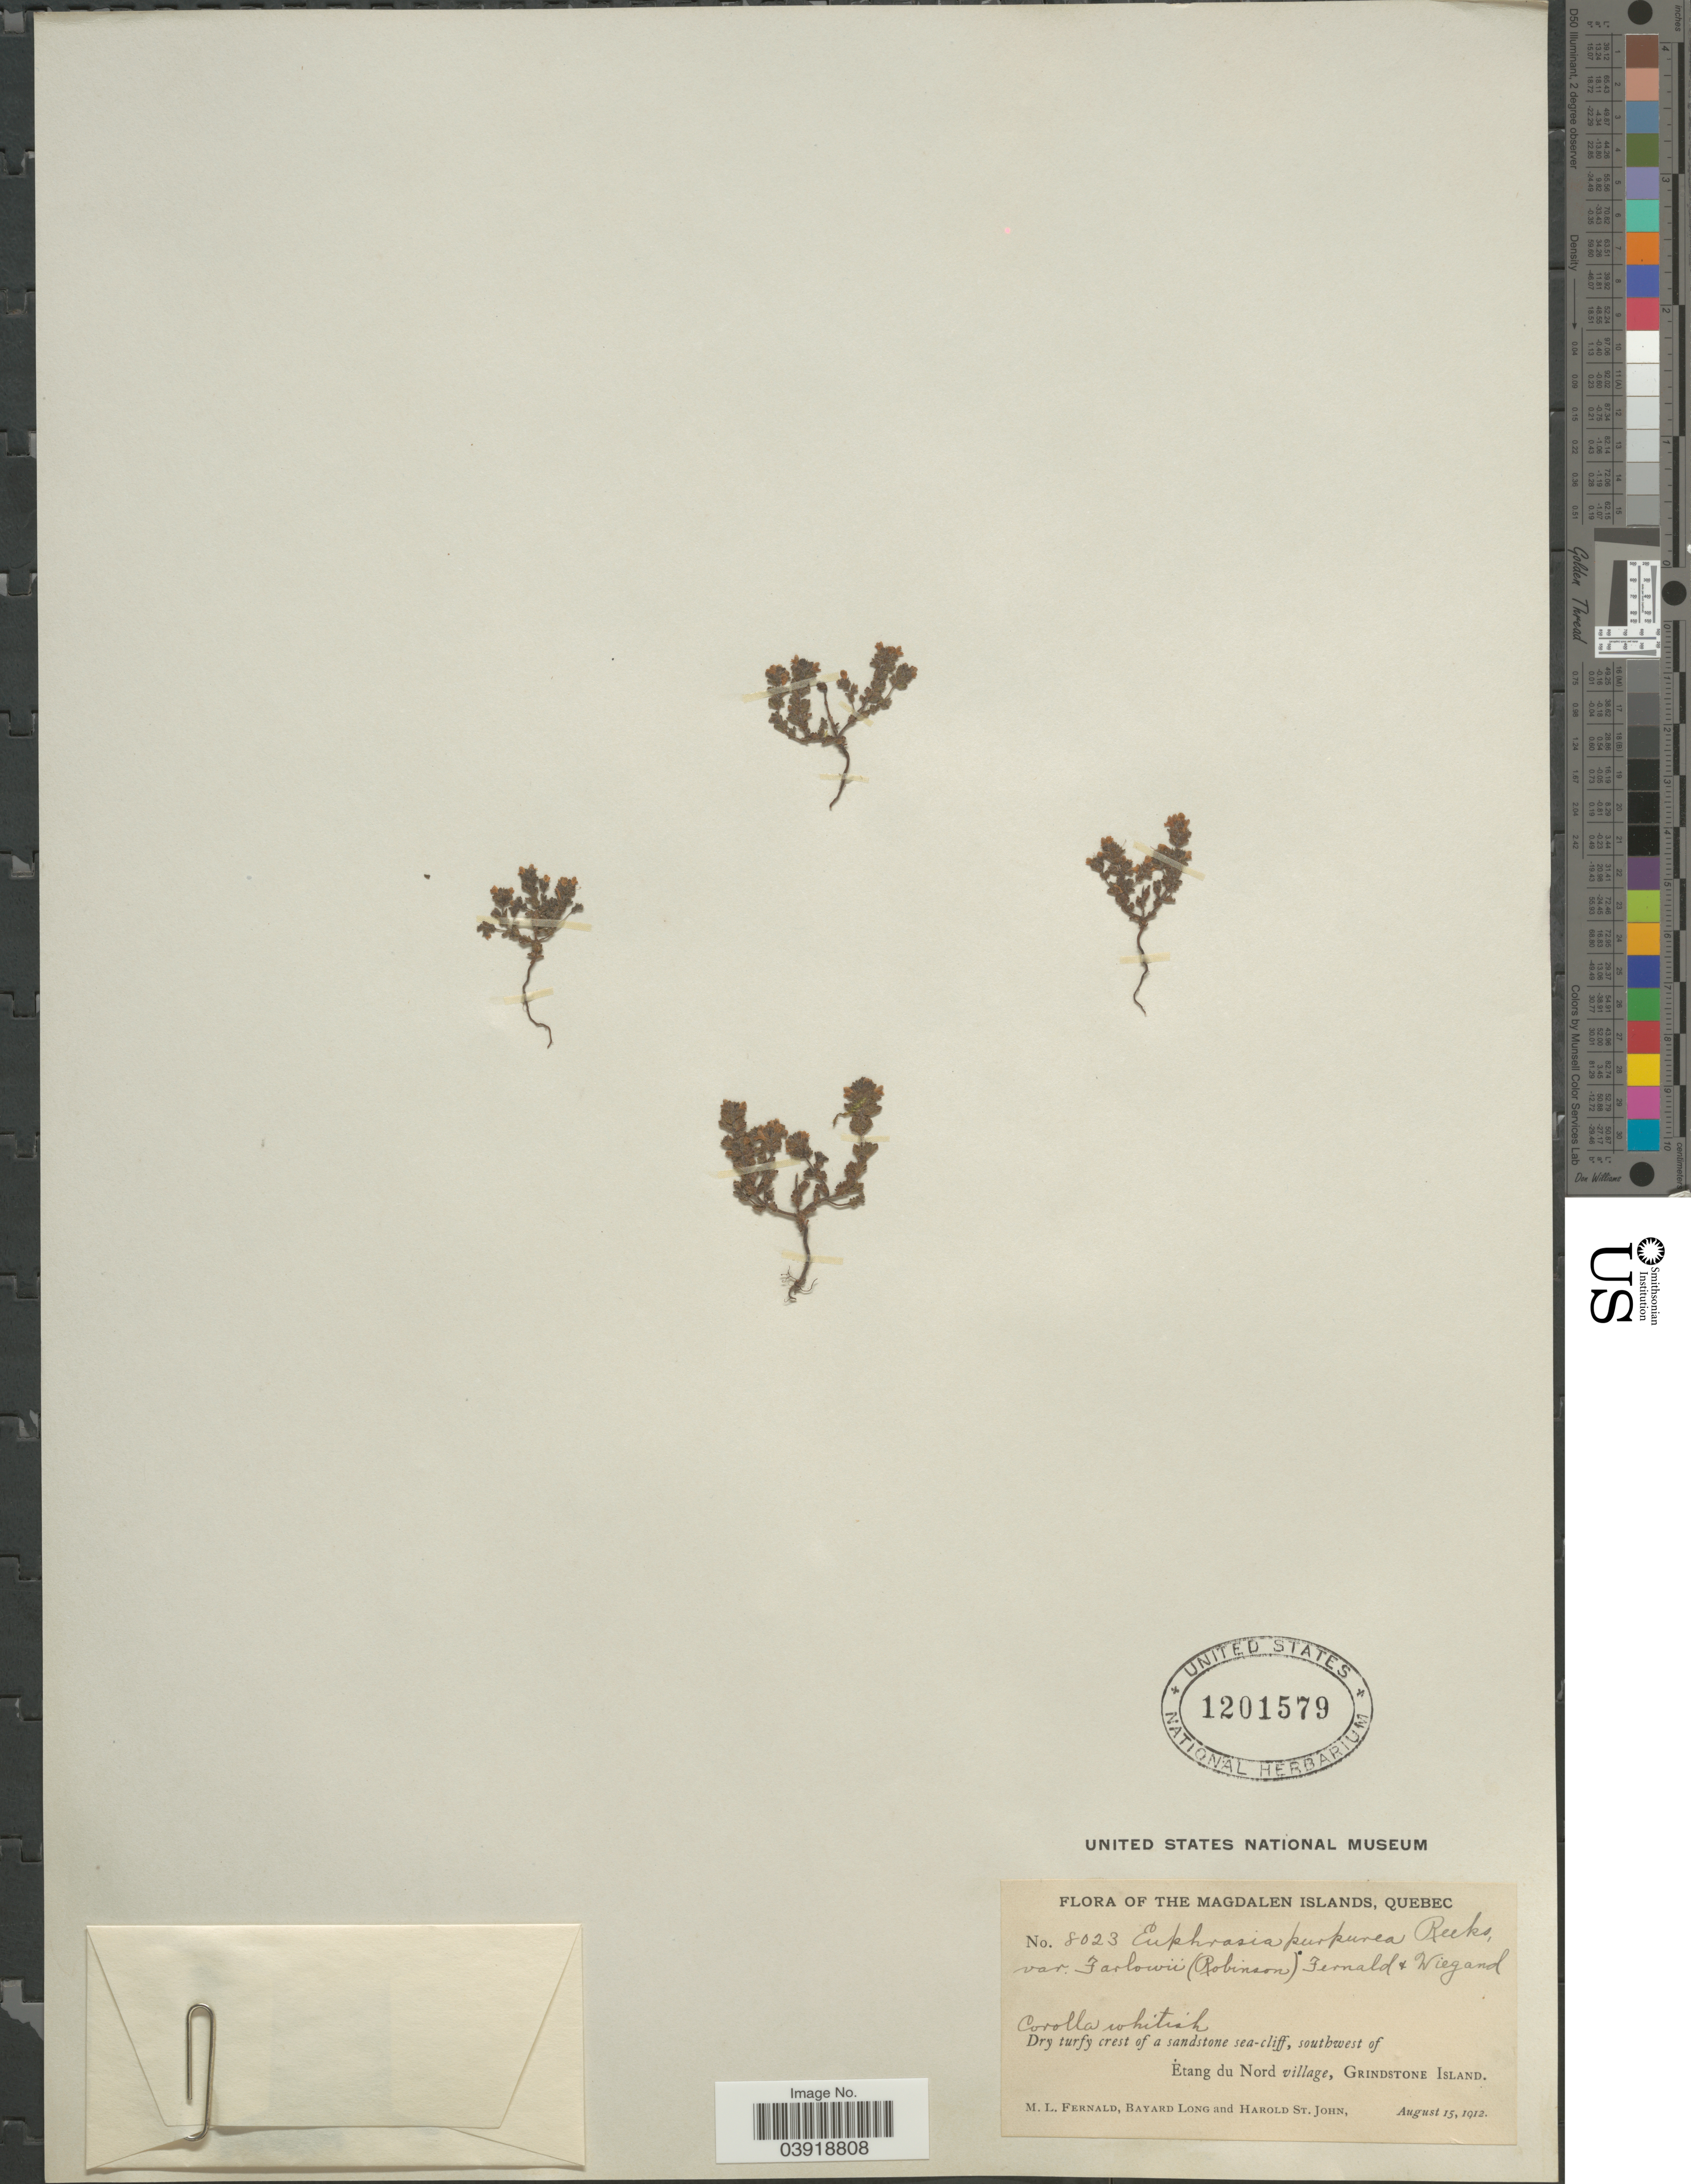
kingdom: Plantae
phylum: Tracheophyta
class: Magnoliopsida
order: Lamiales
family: Orobanchaceae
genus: Euphrasia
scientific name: Euphrasia purpurea var. farlowii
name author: (B.L. Rob.) Fernald & Wiegand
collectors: M. L. Fernald, B. Long & H. St. John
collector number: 8023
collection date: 1912-08-15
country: Canada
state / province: Quebec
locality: Magdalen Islands. Southwest of Etang du Nord village, Grindstone Island.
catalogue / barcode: US 1201579